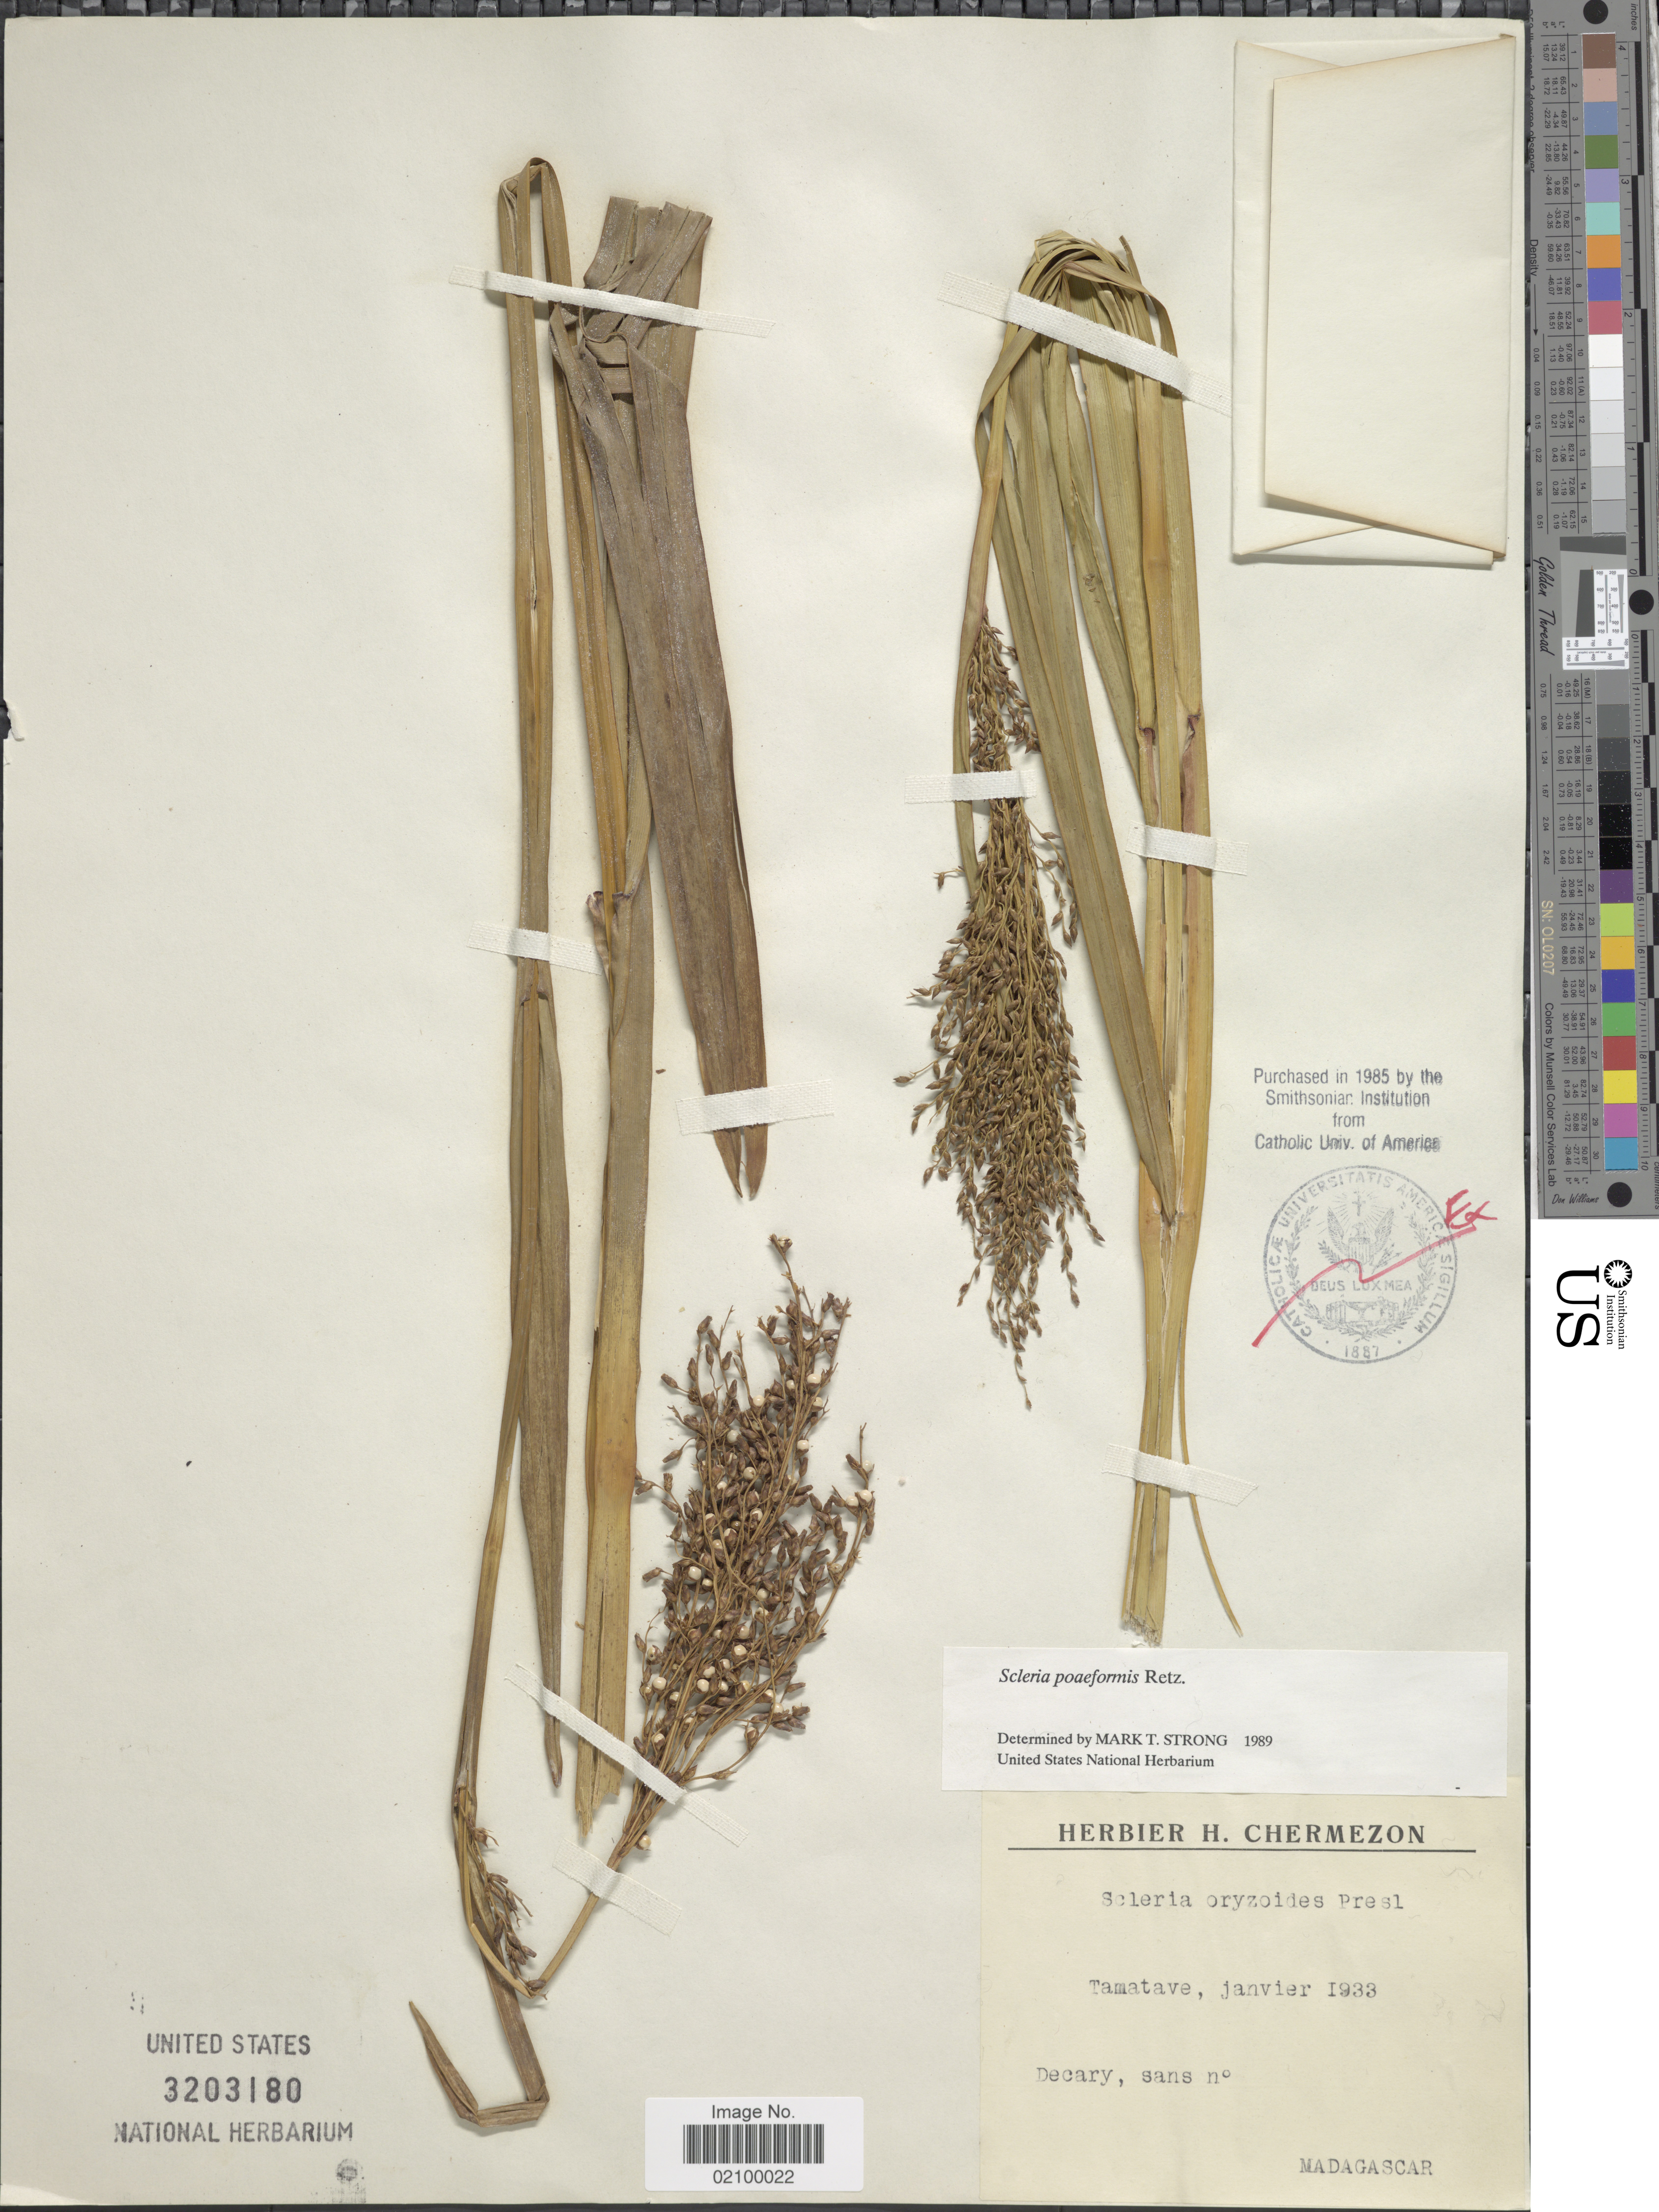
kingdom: Plantae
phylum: Tracheophyta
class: Liliopsida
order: Poales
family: Cyperaceae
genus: Scleria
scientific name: Scleria poiformis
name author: Retz.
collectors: Decary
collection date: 1933-01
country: Madagascar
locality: Tamatave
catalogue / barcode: US 3203180